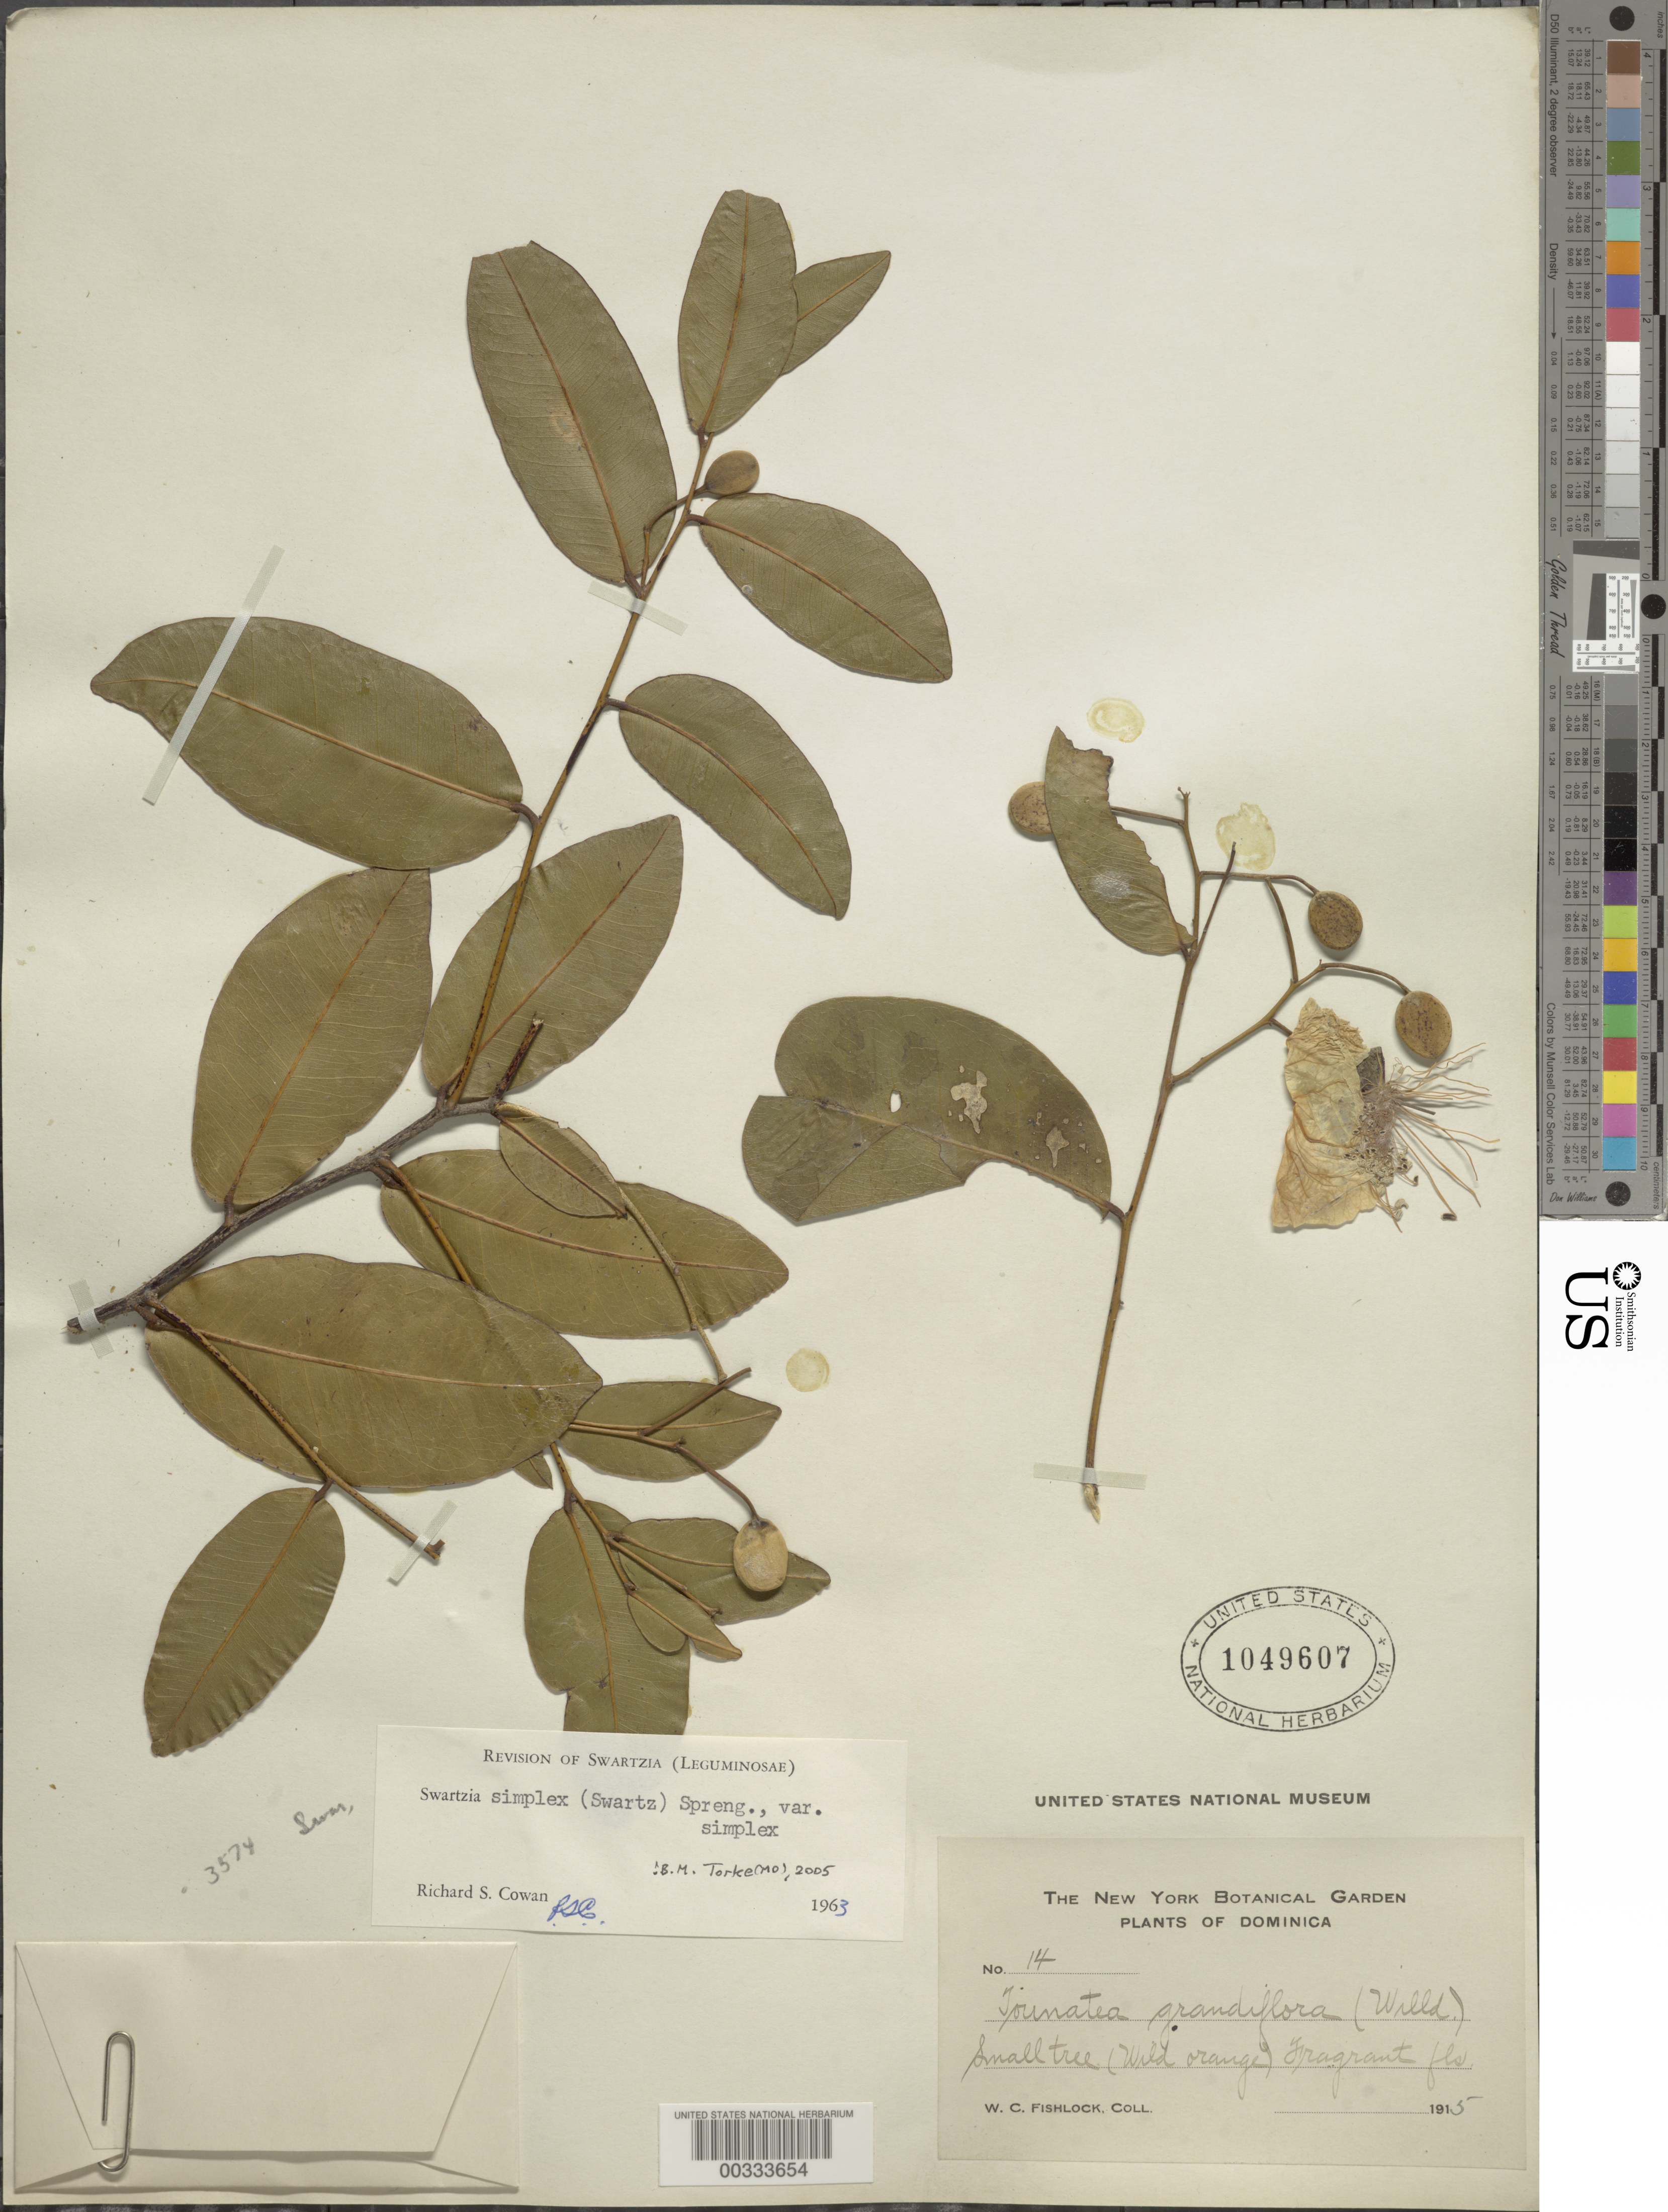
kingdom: Plantae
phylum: Tracheophyta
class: Magnoliopsida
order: Fabales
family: Fabaceae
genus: Swartzia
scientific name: Swartzia simplex var. simplex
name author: (Sw.) Spreng.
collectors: W. Fishlock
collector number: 14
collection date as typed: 1915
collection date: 1915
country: Dominica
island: Dominica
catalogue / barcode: US 1049607